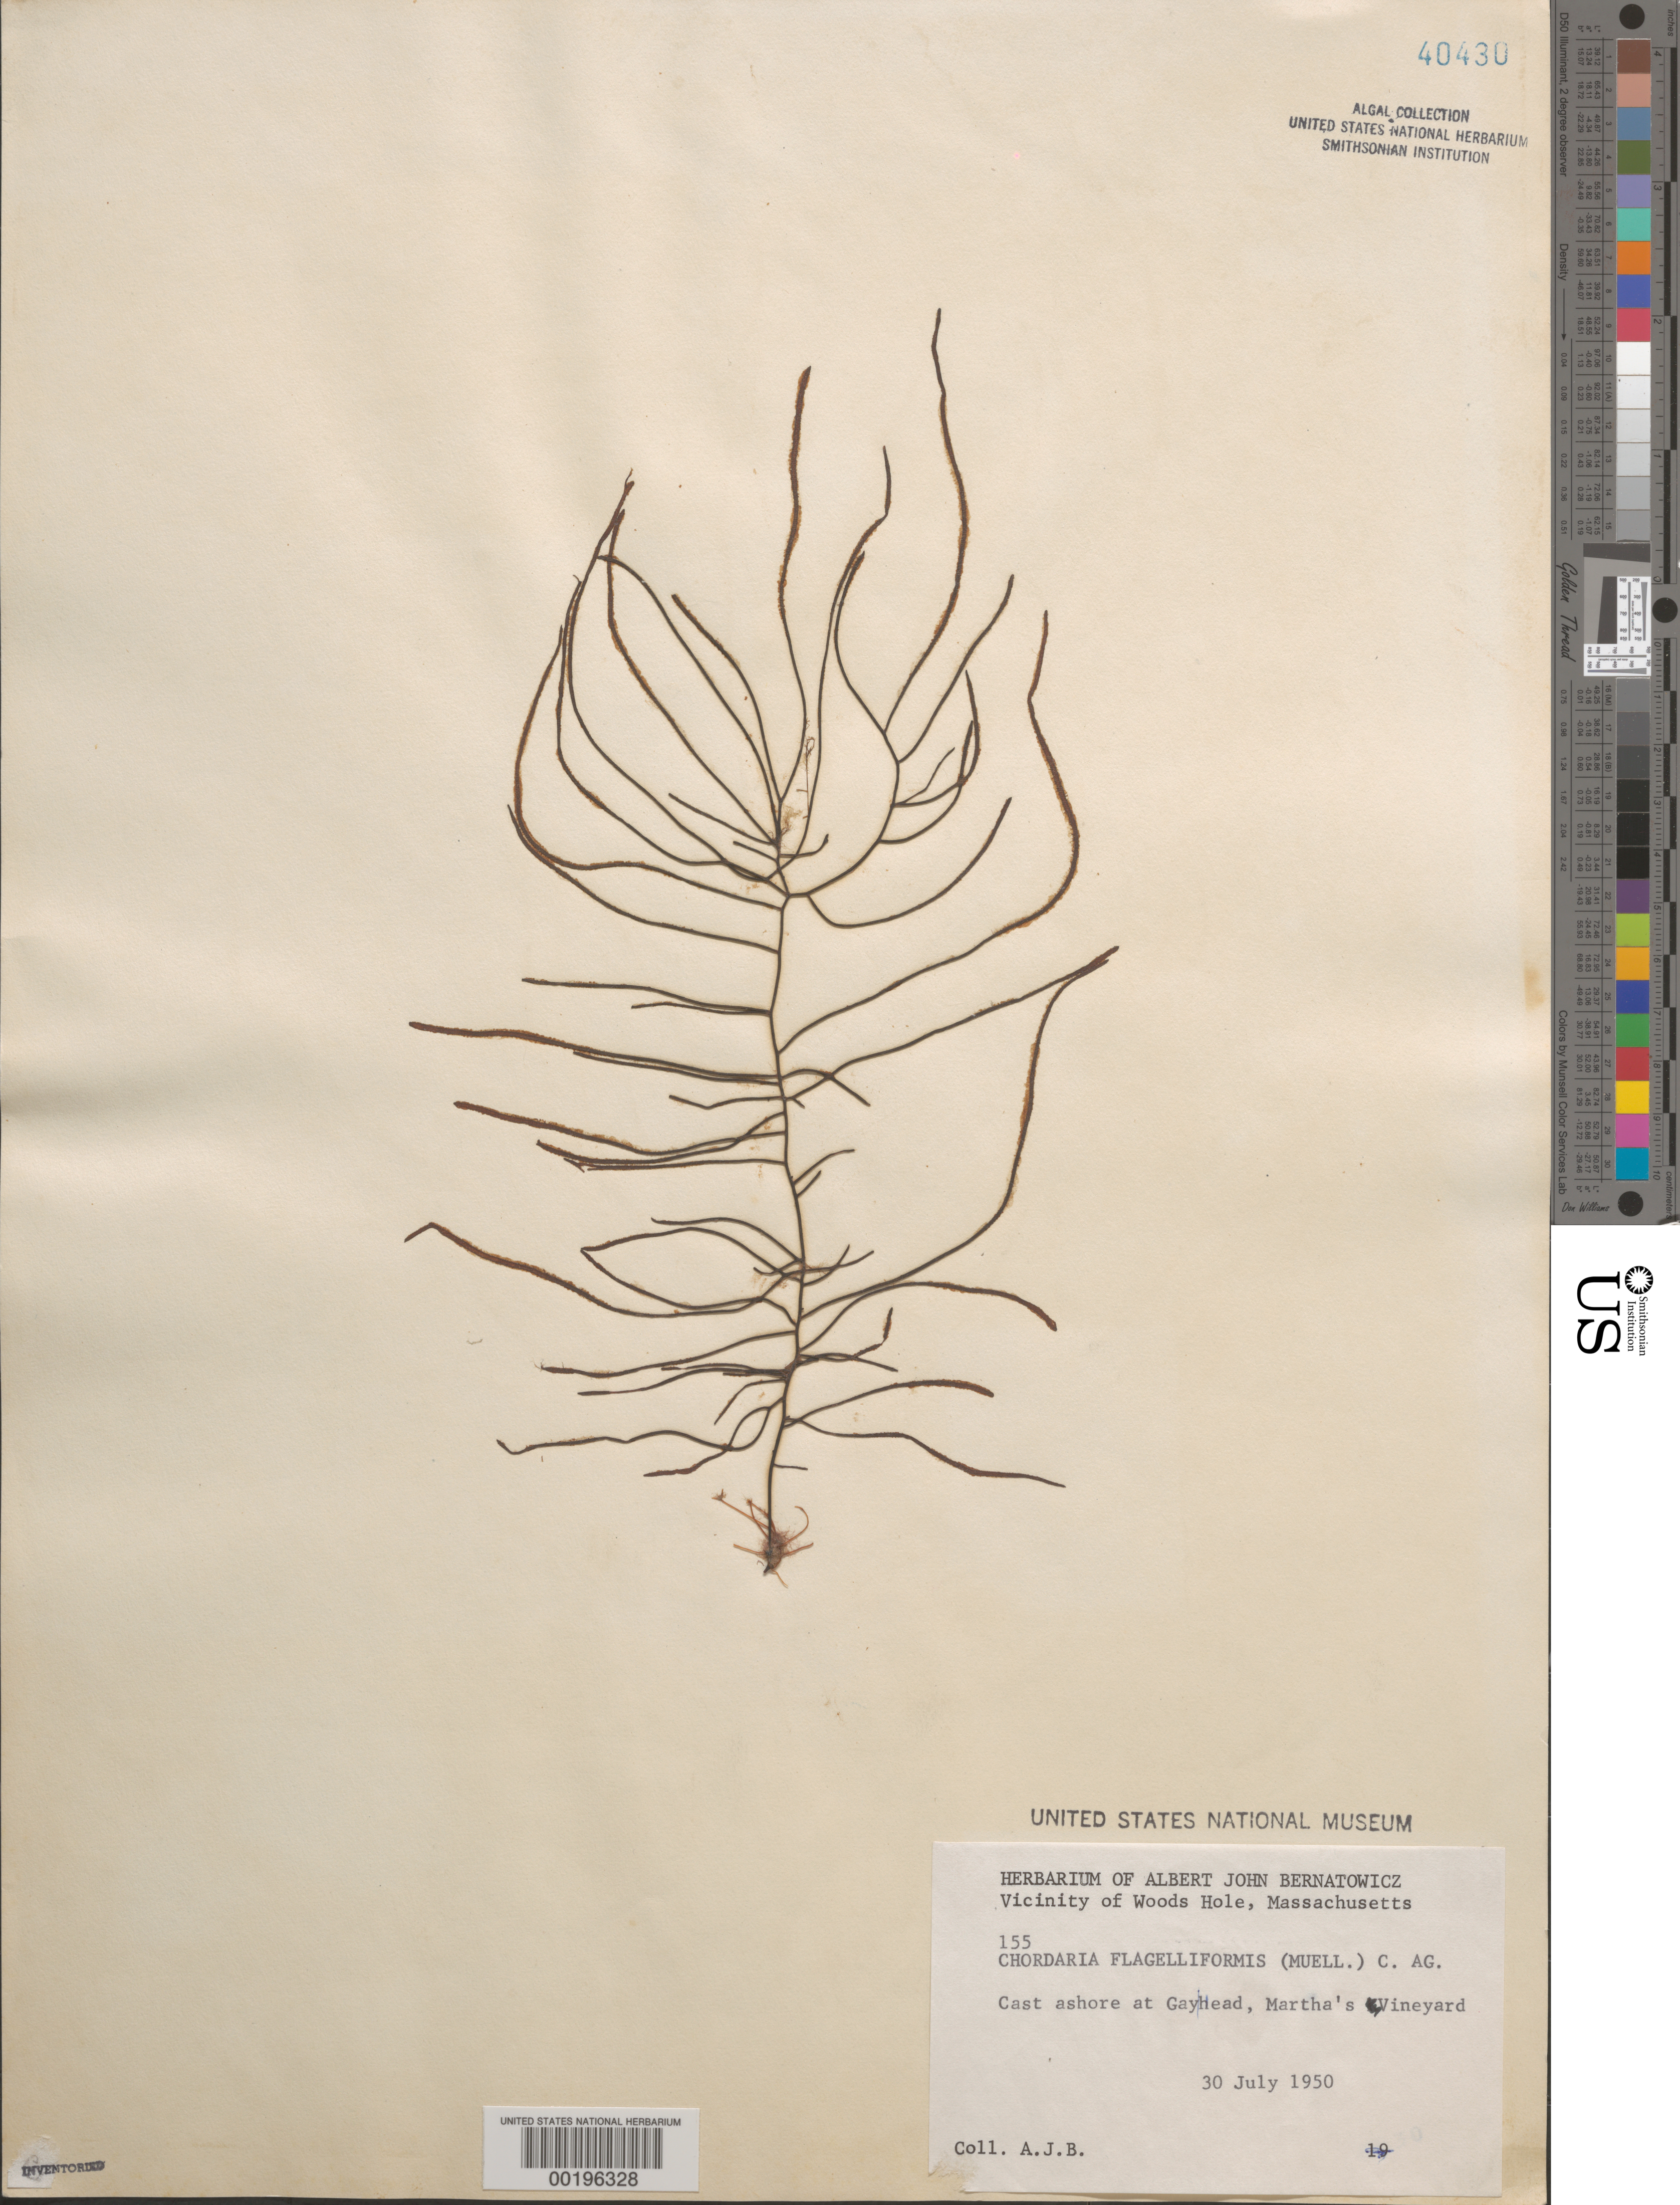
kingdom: Chromista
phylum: Ochrophyta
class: Phaeophyceae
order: Ectocarpales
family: Chordariaceae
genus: Chordaria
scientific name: Chordaria flagelliformis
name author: (Hudson) Grev.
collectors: A. Bernatowicz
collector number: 155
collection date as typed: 30 Jul 1950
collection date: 1950-07-30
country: United States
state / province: Massachusetts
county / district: Dukes County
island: Martha's Vineyard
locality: Gay Head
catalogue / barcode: US 40430